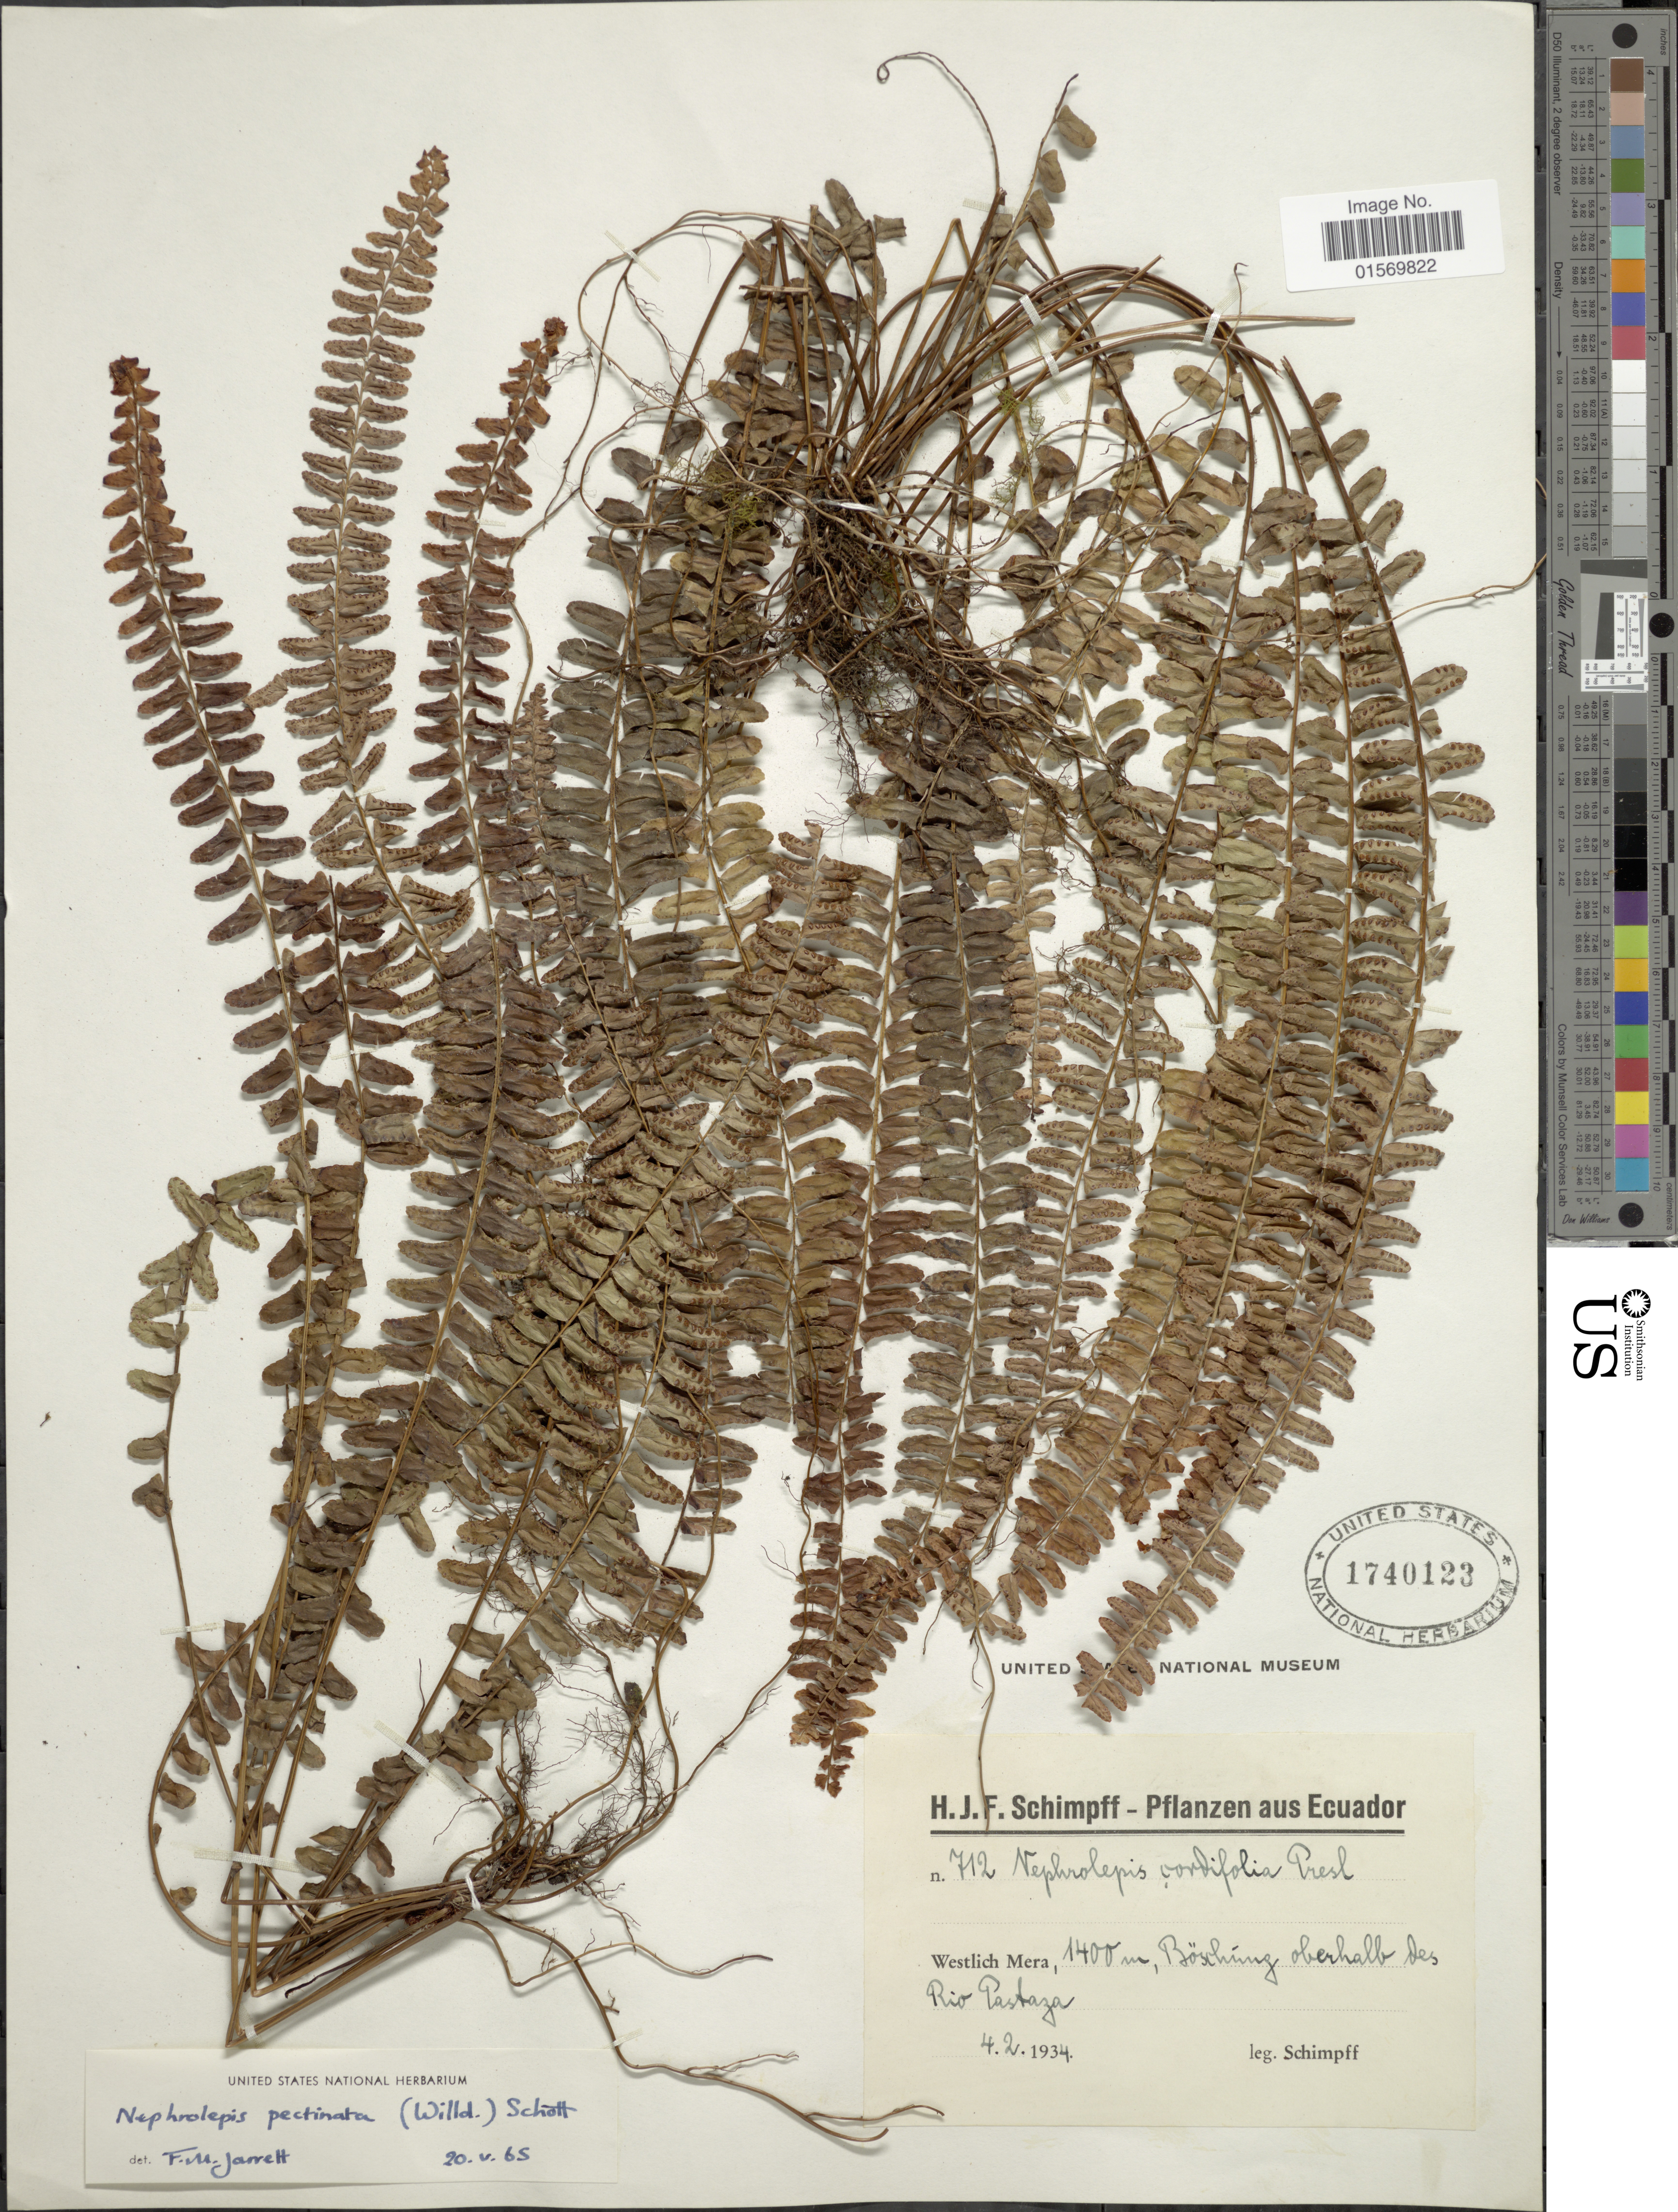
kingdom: Plantae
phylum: Tracheophyta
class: Polypodiopsida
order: Polypodiales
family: Nephrolepidaceae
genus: Nephrolepis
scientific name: Nephrolepis pectinata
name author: (Willd.) Schott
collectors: Schimpff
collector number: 712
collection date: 1934-02-04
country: Ecuador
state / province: Pastaza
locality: Westlich Mera, Böschung oberhalb des Rio Pastaza.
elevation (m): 1400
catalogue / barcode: US 1740123